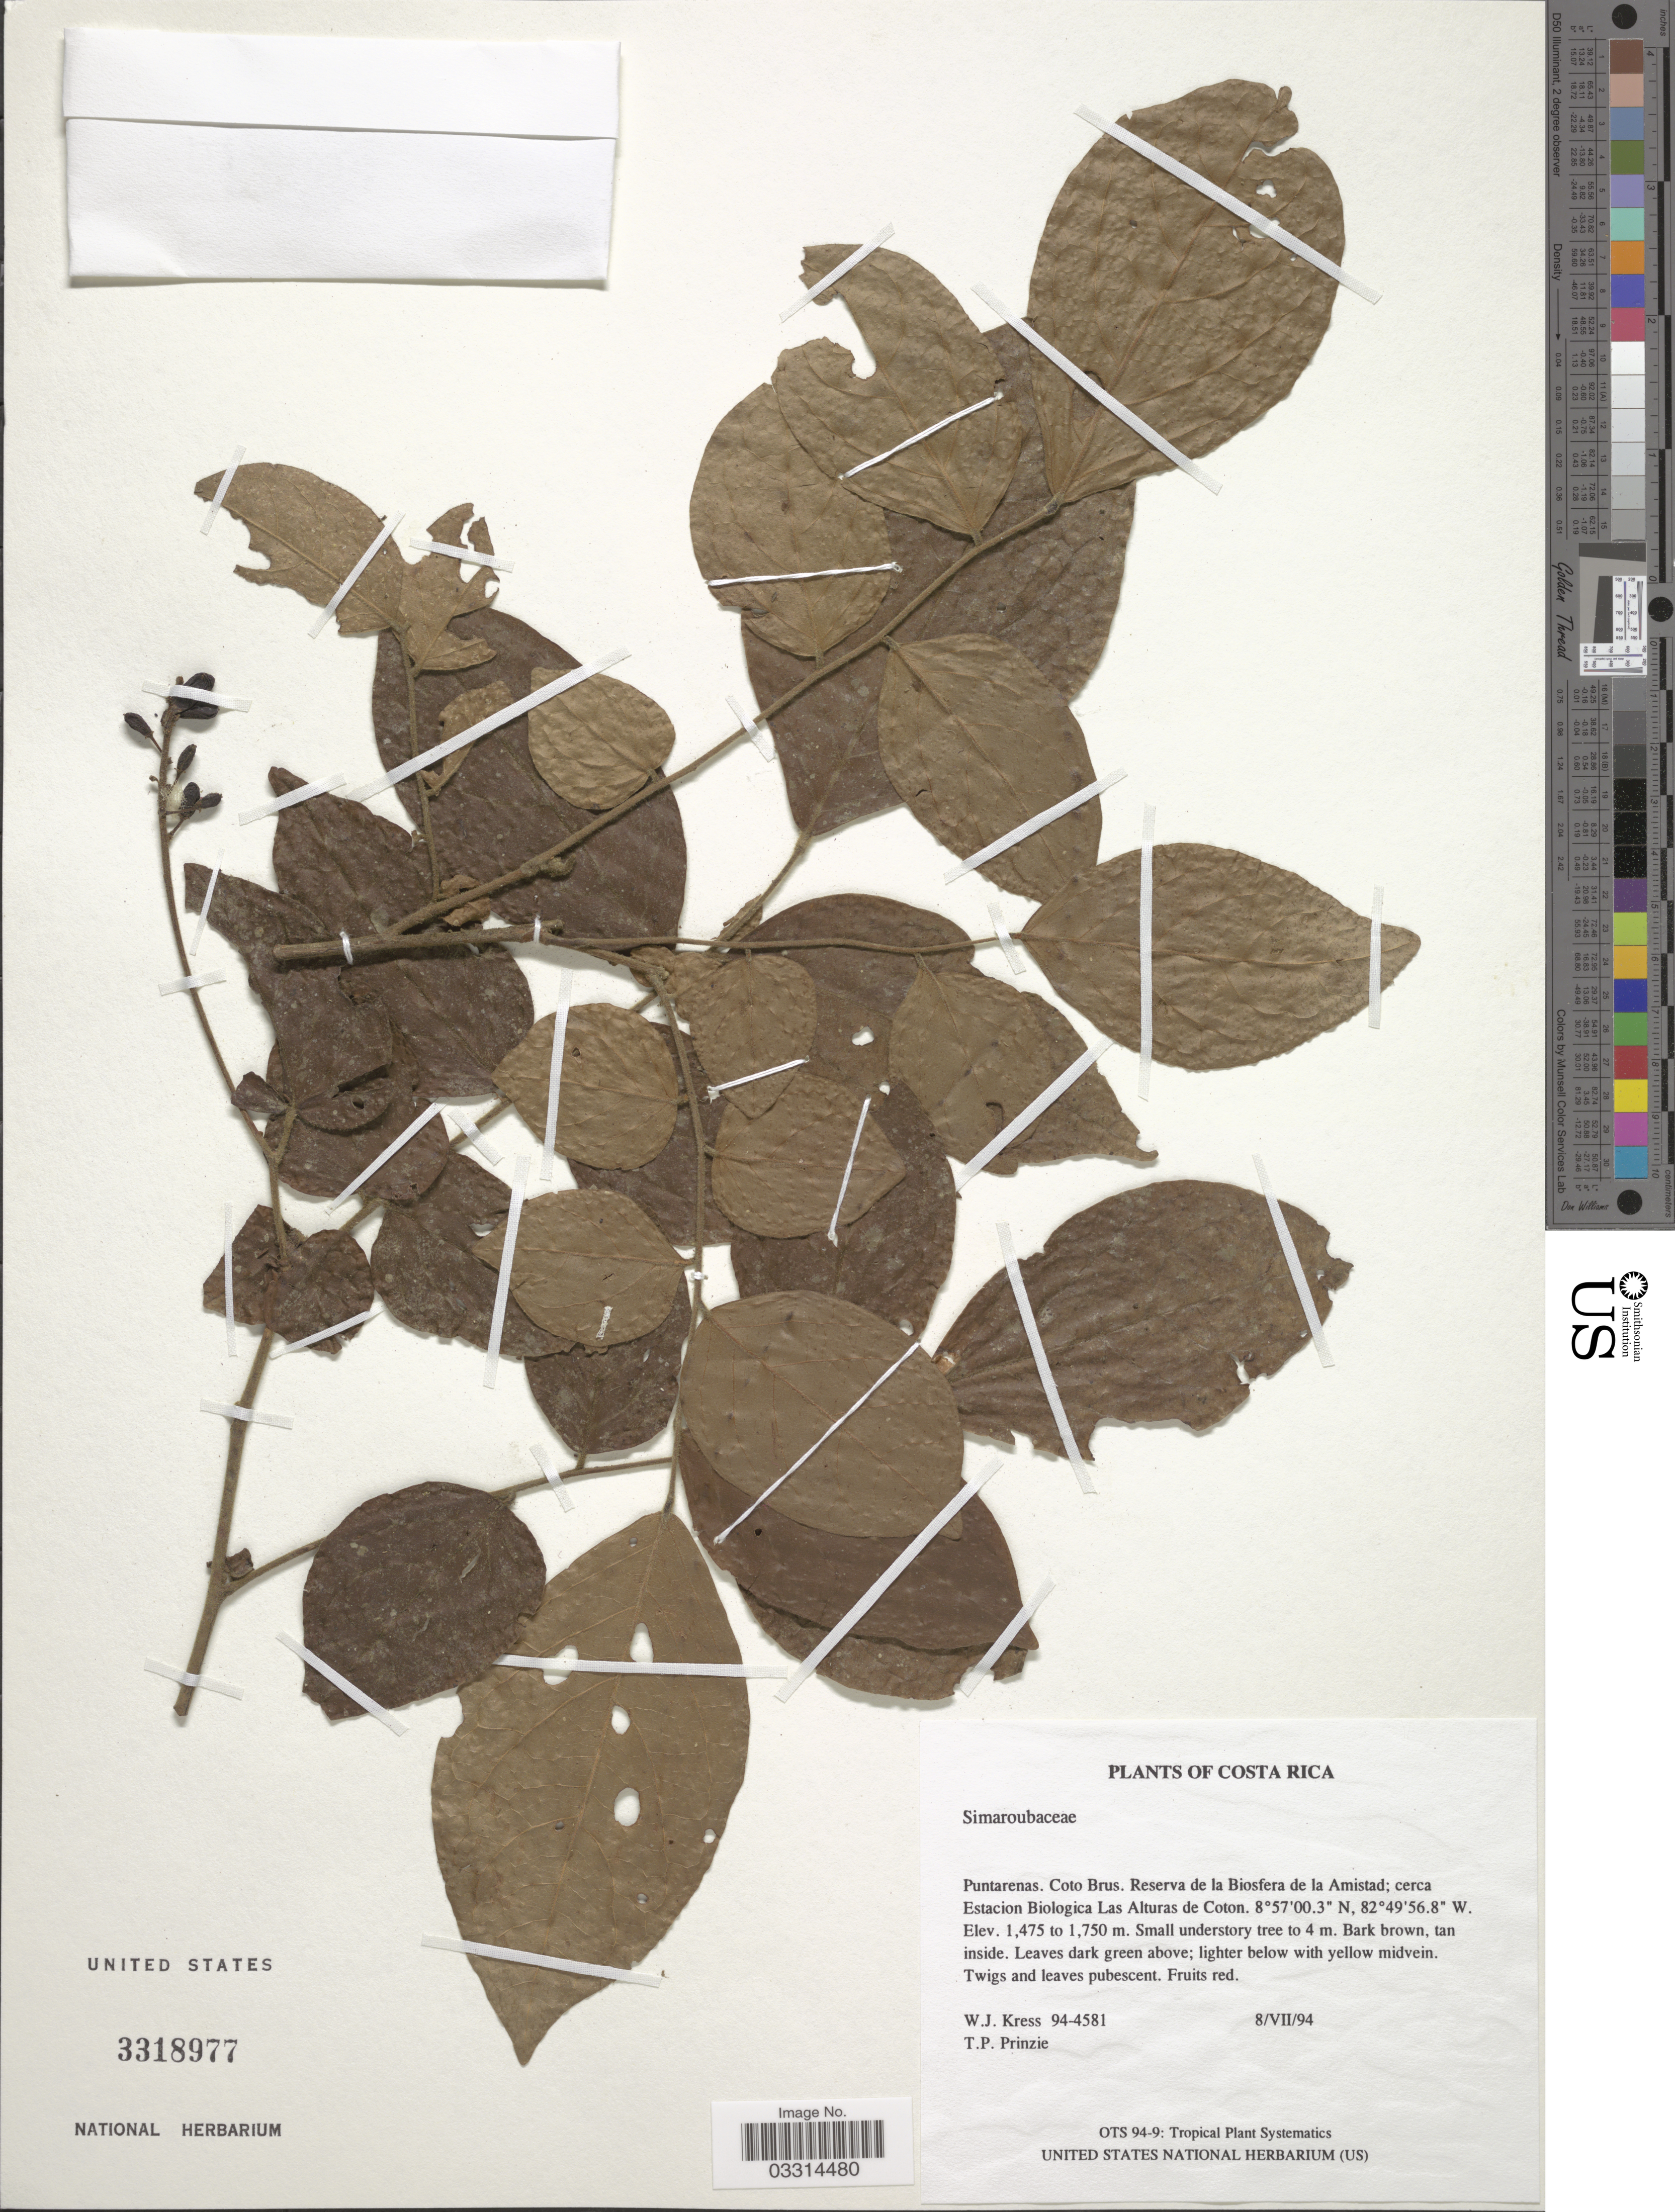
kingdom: Plantae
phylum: Tracheophyta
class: Magnoliopsida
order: Picramniales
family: Picramniaceae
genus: Picramnia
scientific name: Picramnia sp.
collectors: W. J. Kress & T. Prinzie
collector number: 94-4581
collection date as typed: Transcribed d/m/y: 8/7/94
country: Costa Rica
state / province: Puntarenas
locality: Coto Brus. Reserva de la Biosfera de la Amistad; cerca Estacion Biologica Las Alturas de Coton.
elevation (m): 1475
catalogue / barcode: US 3318977